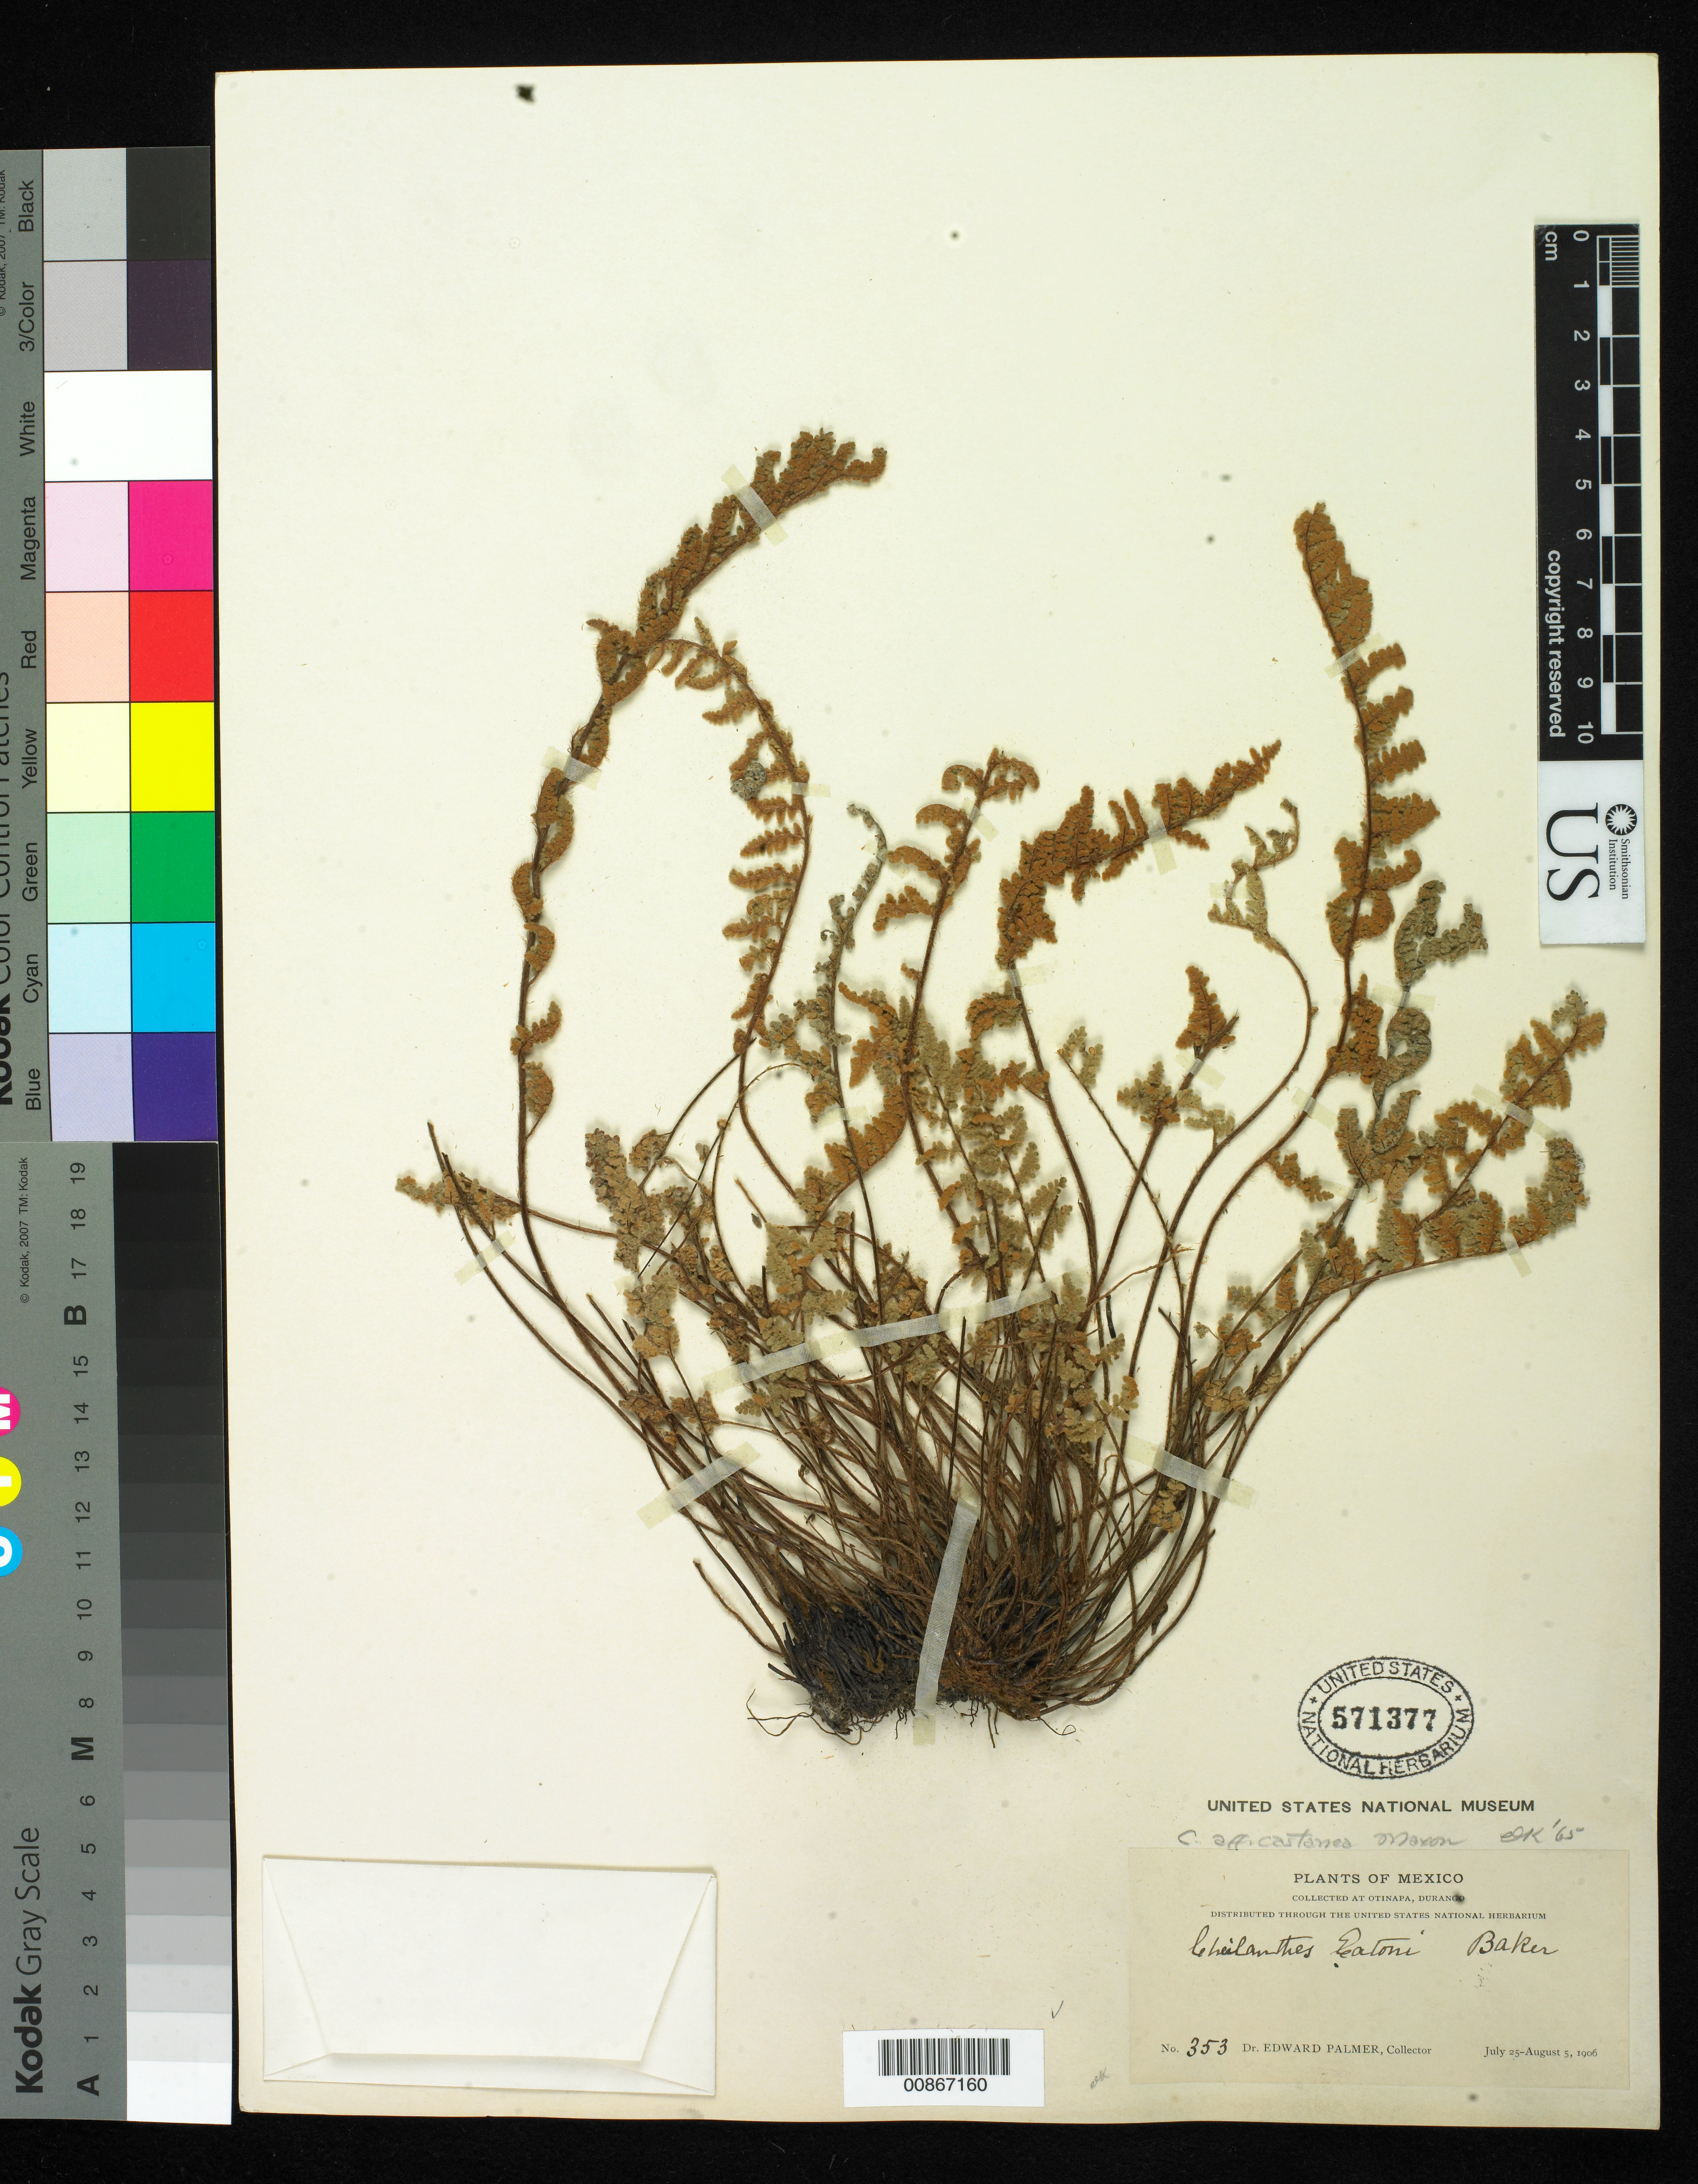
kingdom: Plantae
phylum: Tracheophyta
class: Polypodiopsida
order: Polypodiales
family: Pteridaceae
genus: Myriopteris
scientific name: Myriopteris rufa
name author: Fée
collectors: E. Palmer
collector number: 353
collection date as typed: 25 Jul 1906 to 05 Aug 1906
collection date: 1906-07-25/1906-08-05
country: Mexico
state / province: Durango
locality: Otinapa, Durango.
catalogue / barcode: US 571377